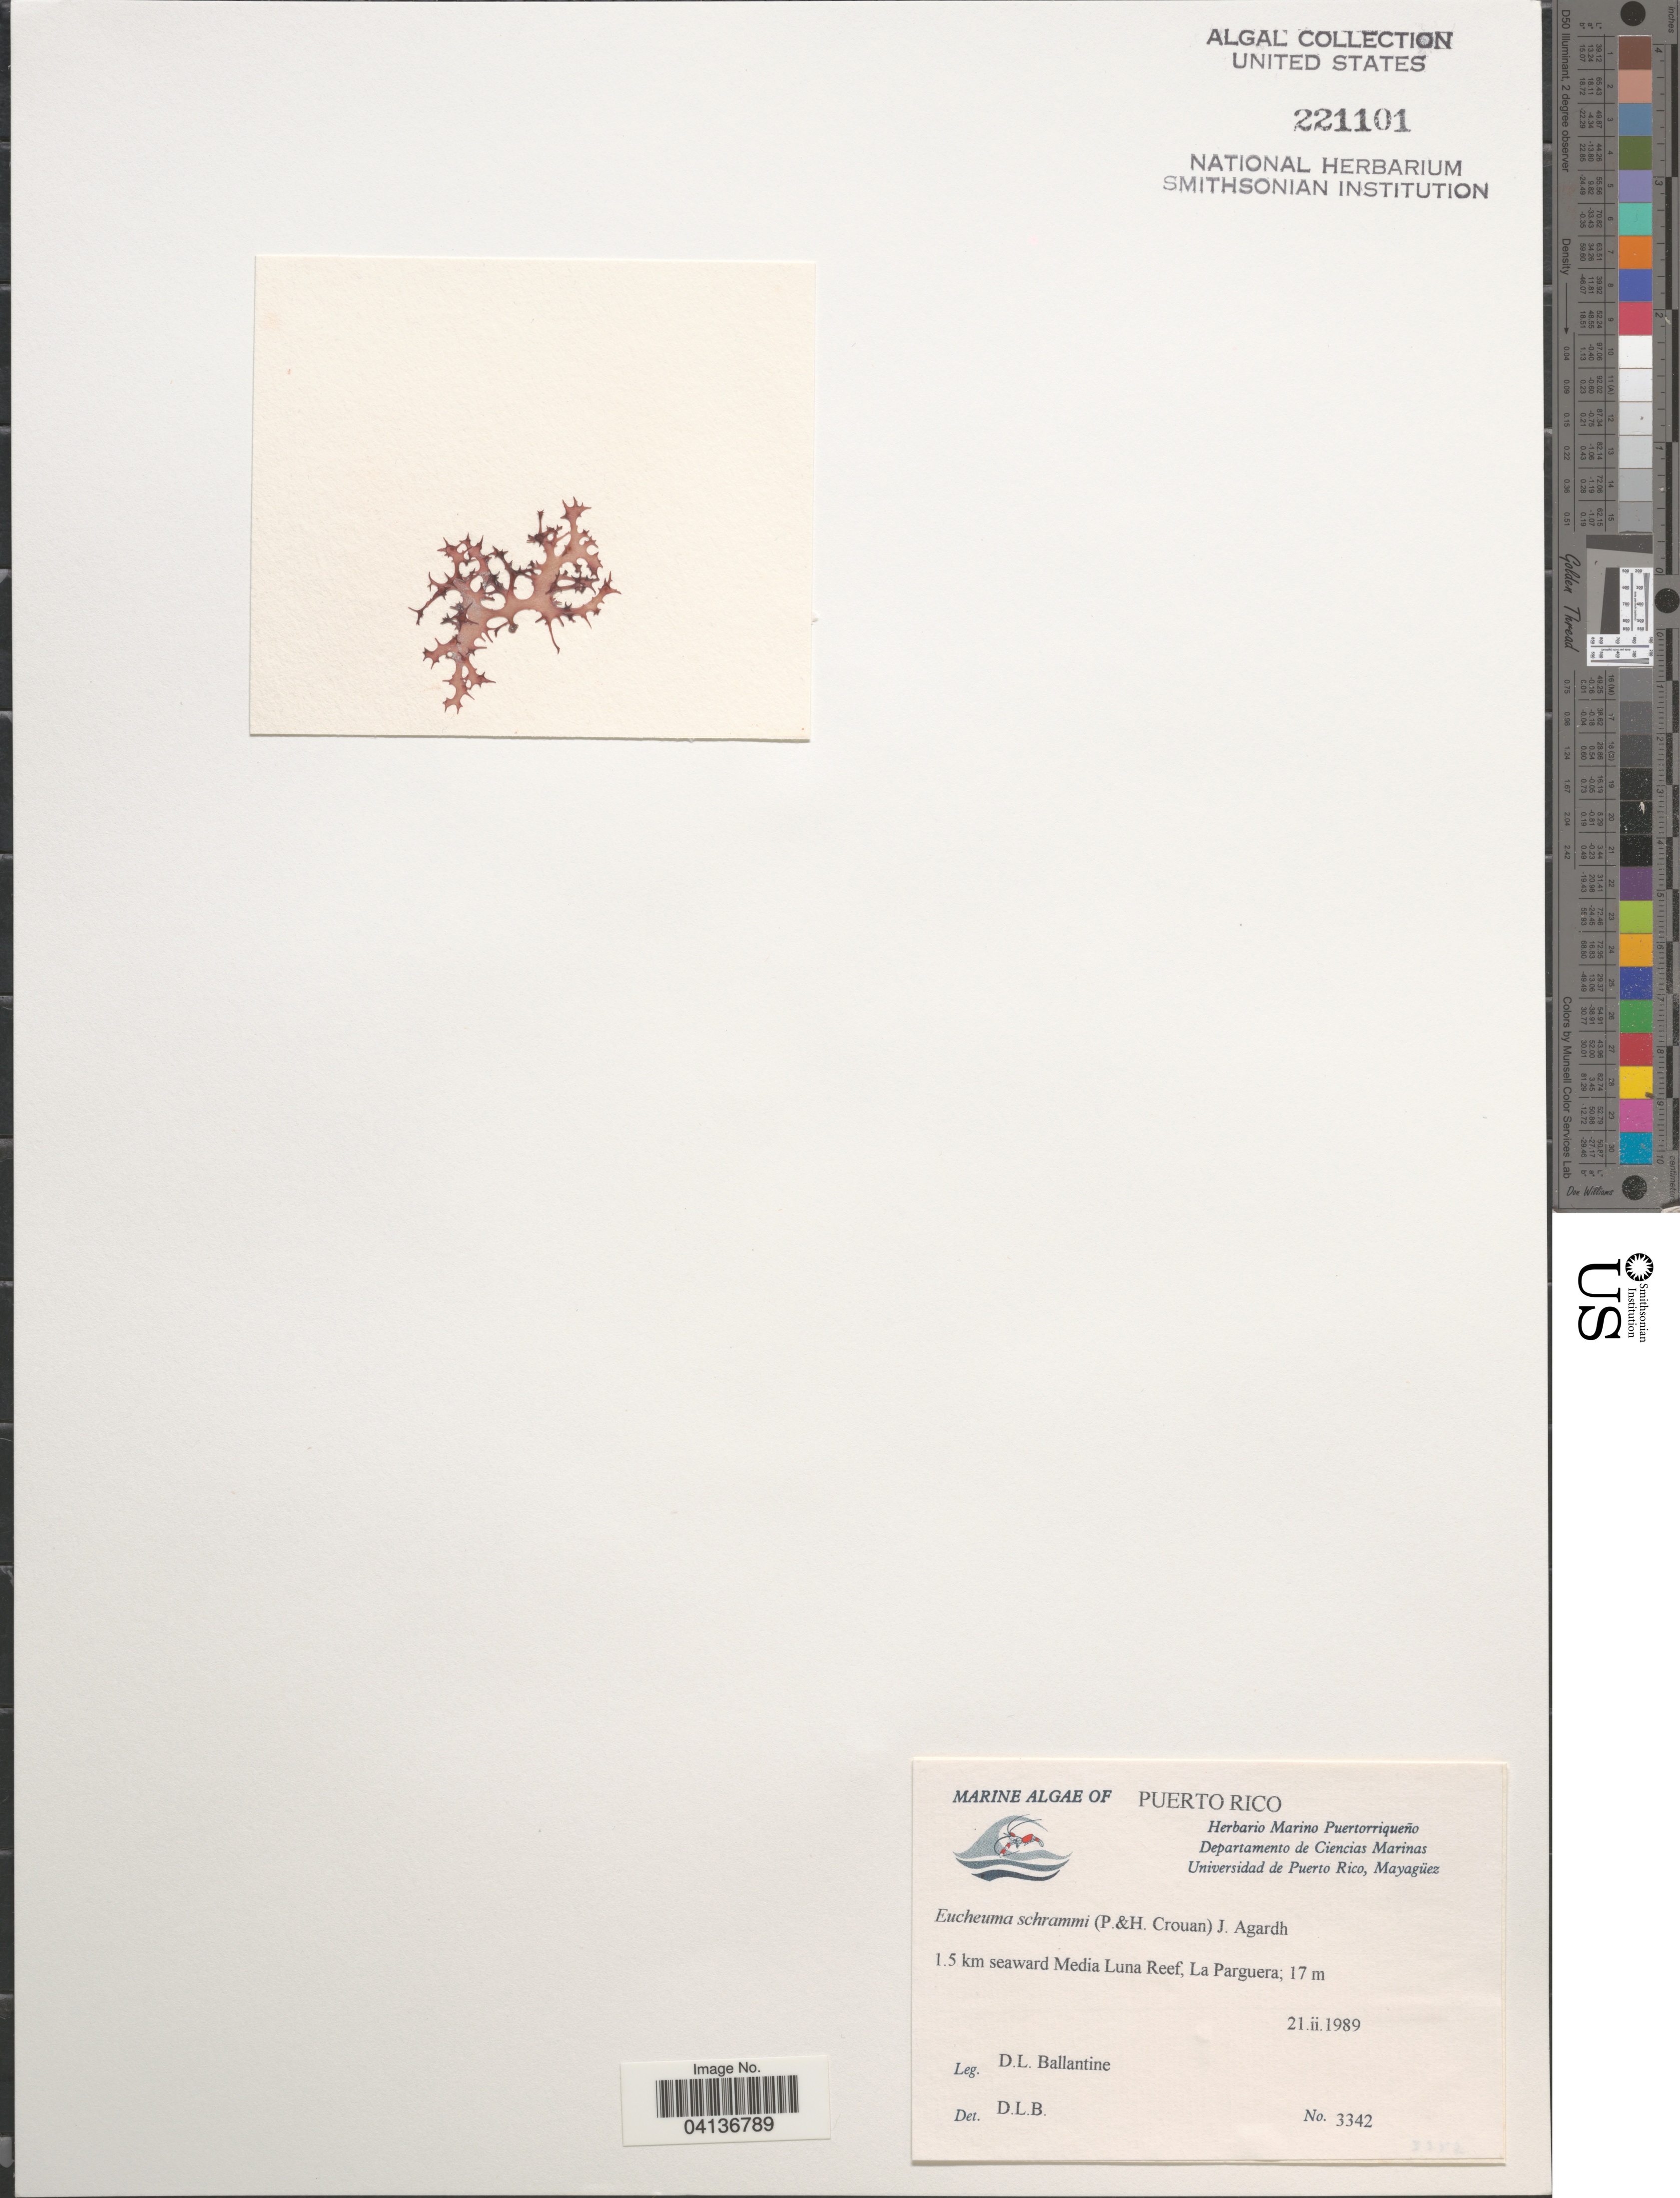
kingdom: Plantae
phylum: Rhodophyta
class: Florideophyceae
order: Gigartinales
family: Solieriaceae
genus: Meristotheca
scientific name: Meristotheca gelidium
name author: (J. Agardh) E.J. Faye & Masuda in E.J. Faye et al.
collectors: D.L. Ballantine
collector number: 3342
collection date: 1989-02-21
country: Puerto Rico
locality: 1.5 km seaward Media Luna Reef, La Parguera.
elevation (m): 17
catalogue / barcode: US 221101